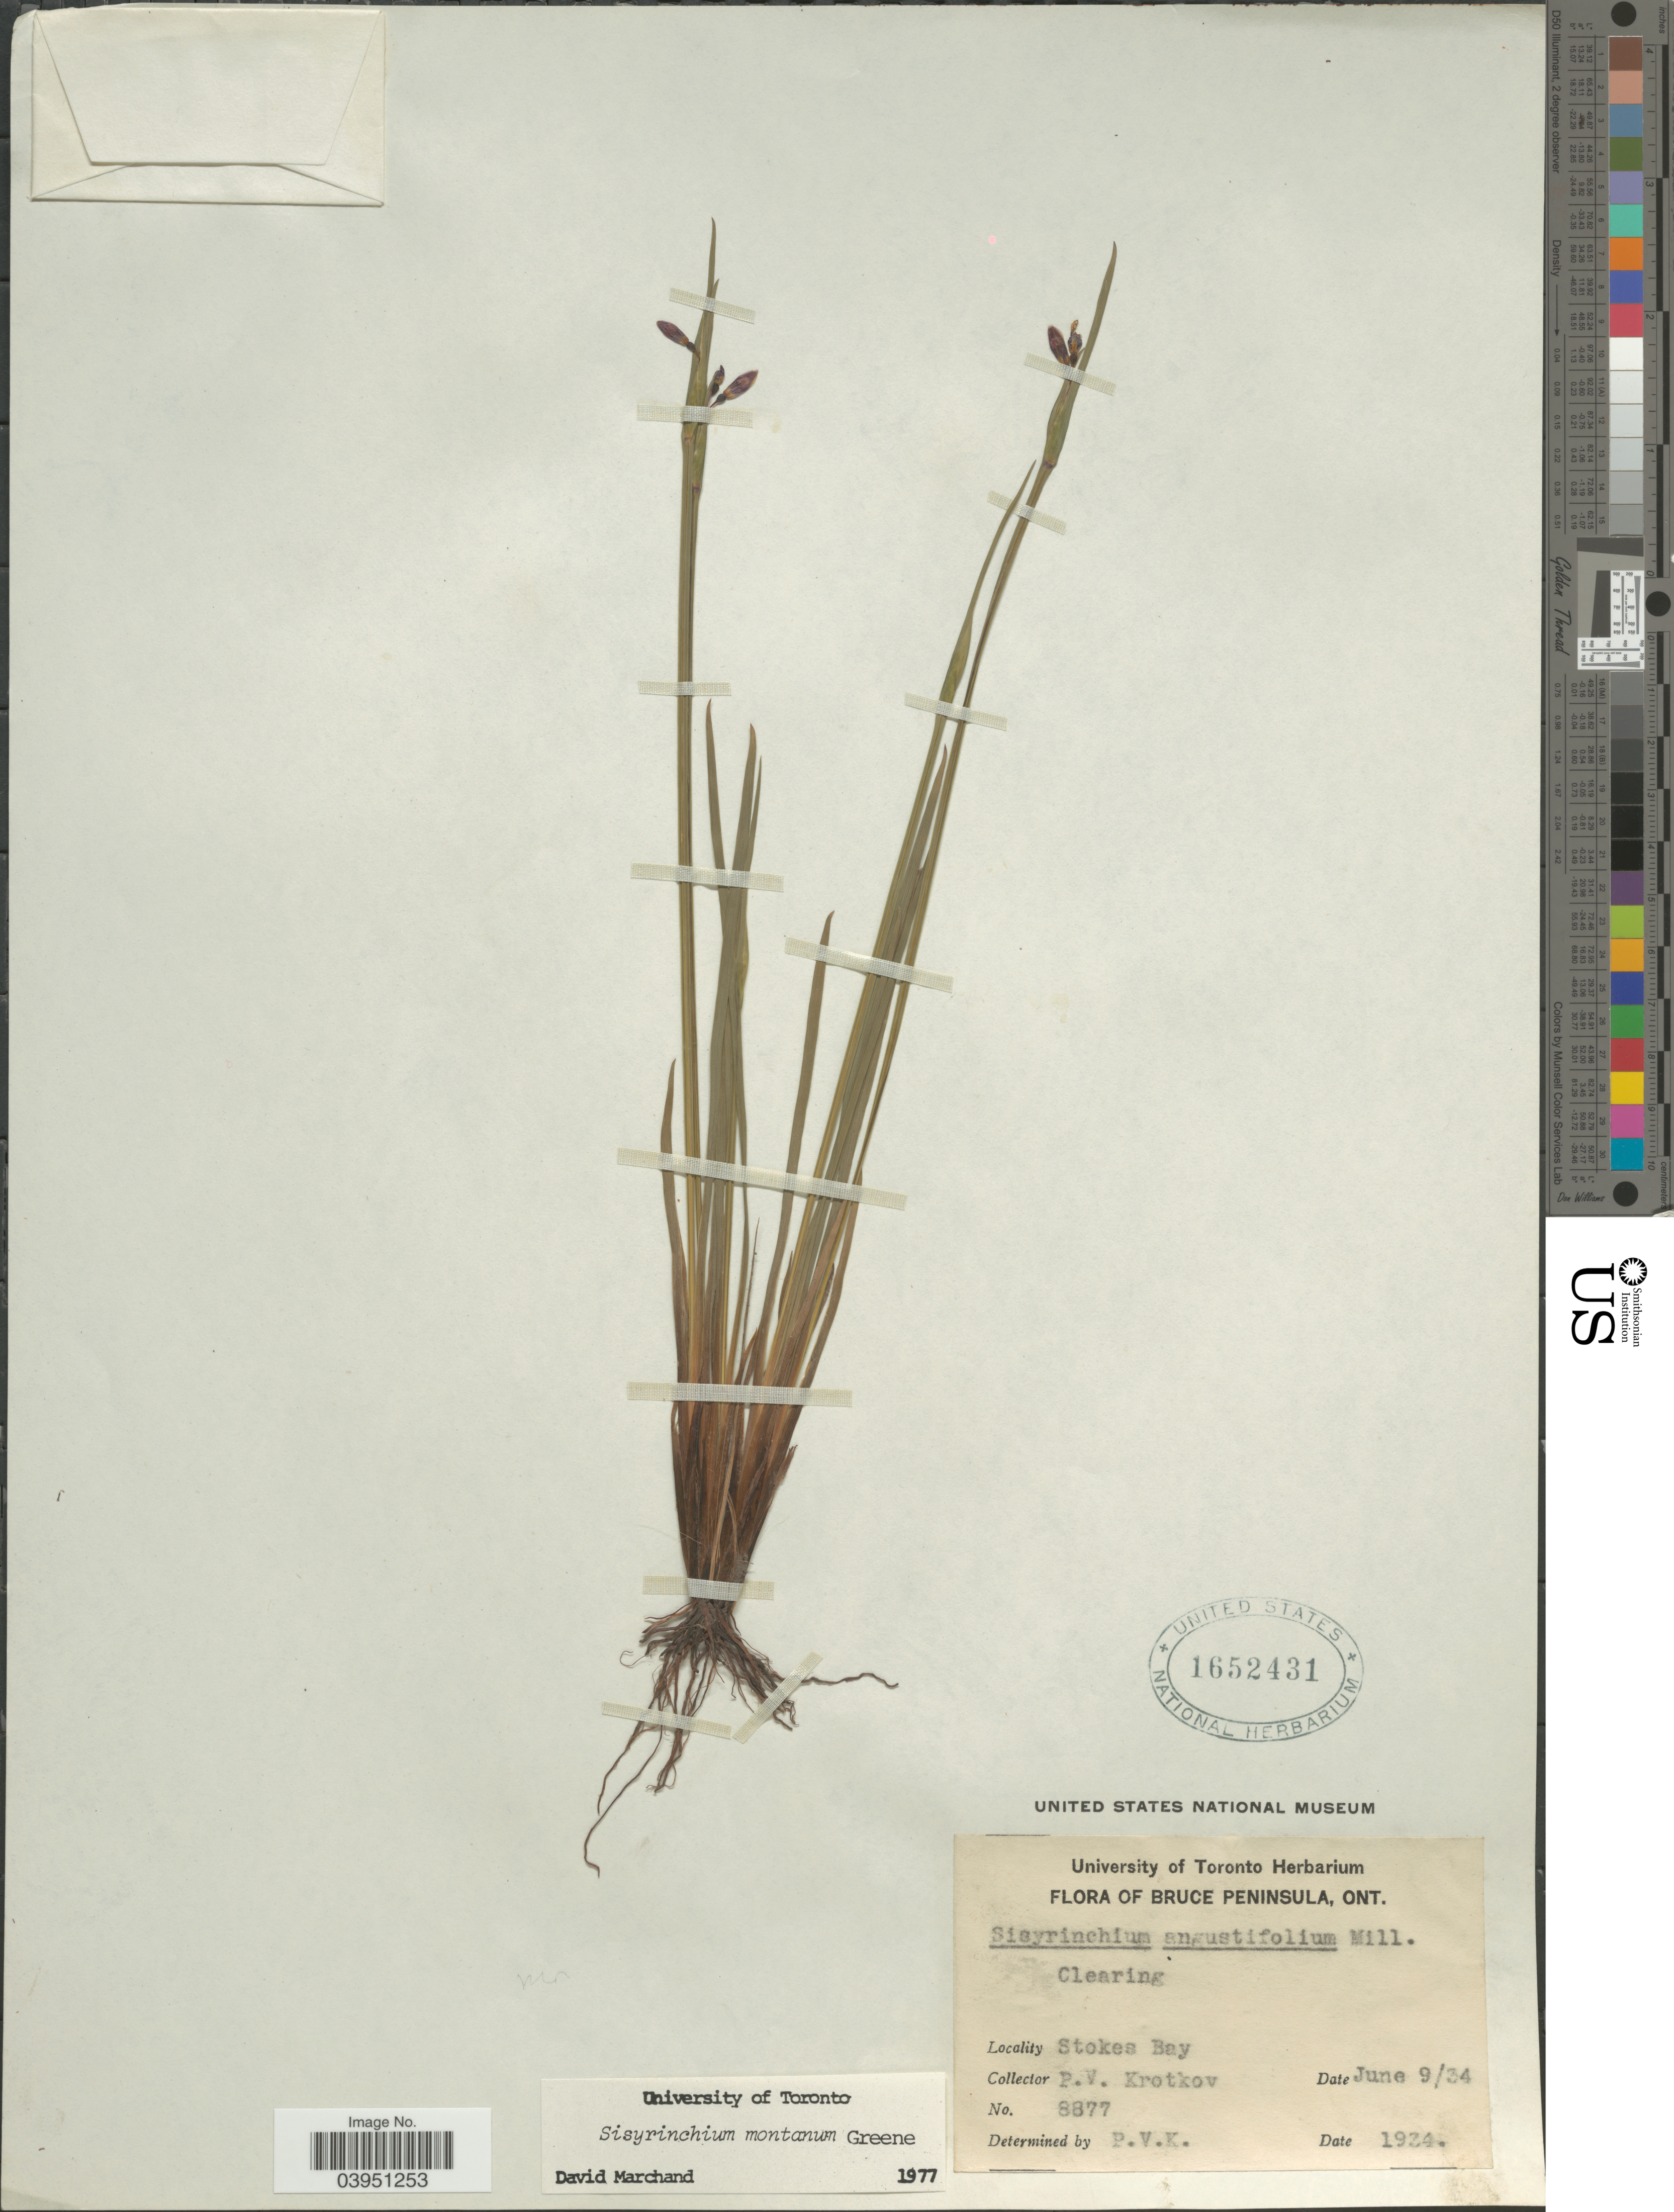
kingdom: Plantae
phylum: Tracheophyta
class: Liliopsida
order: Asparagales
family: Iridaceae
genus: Sisyrinchium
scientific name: Sisyrinchium montanum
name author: Greene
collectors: P. V. Krotkov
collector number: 8877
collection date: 1934-06-09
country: Canada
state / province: Ontario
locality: Bruce Peninsula, Ont. Stokes Bay.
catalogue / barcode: US 1652431